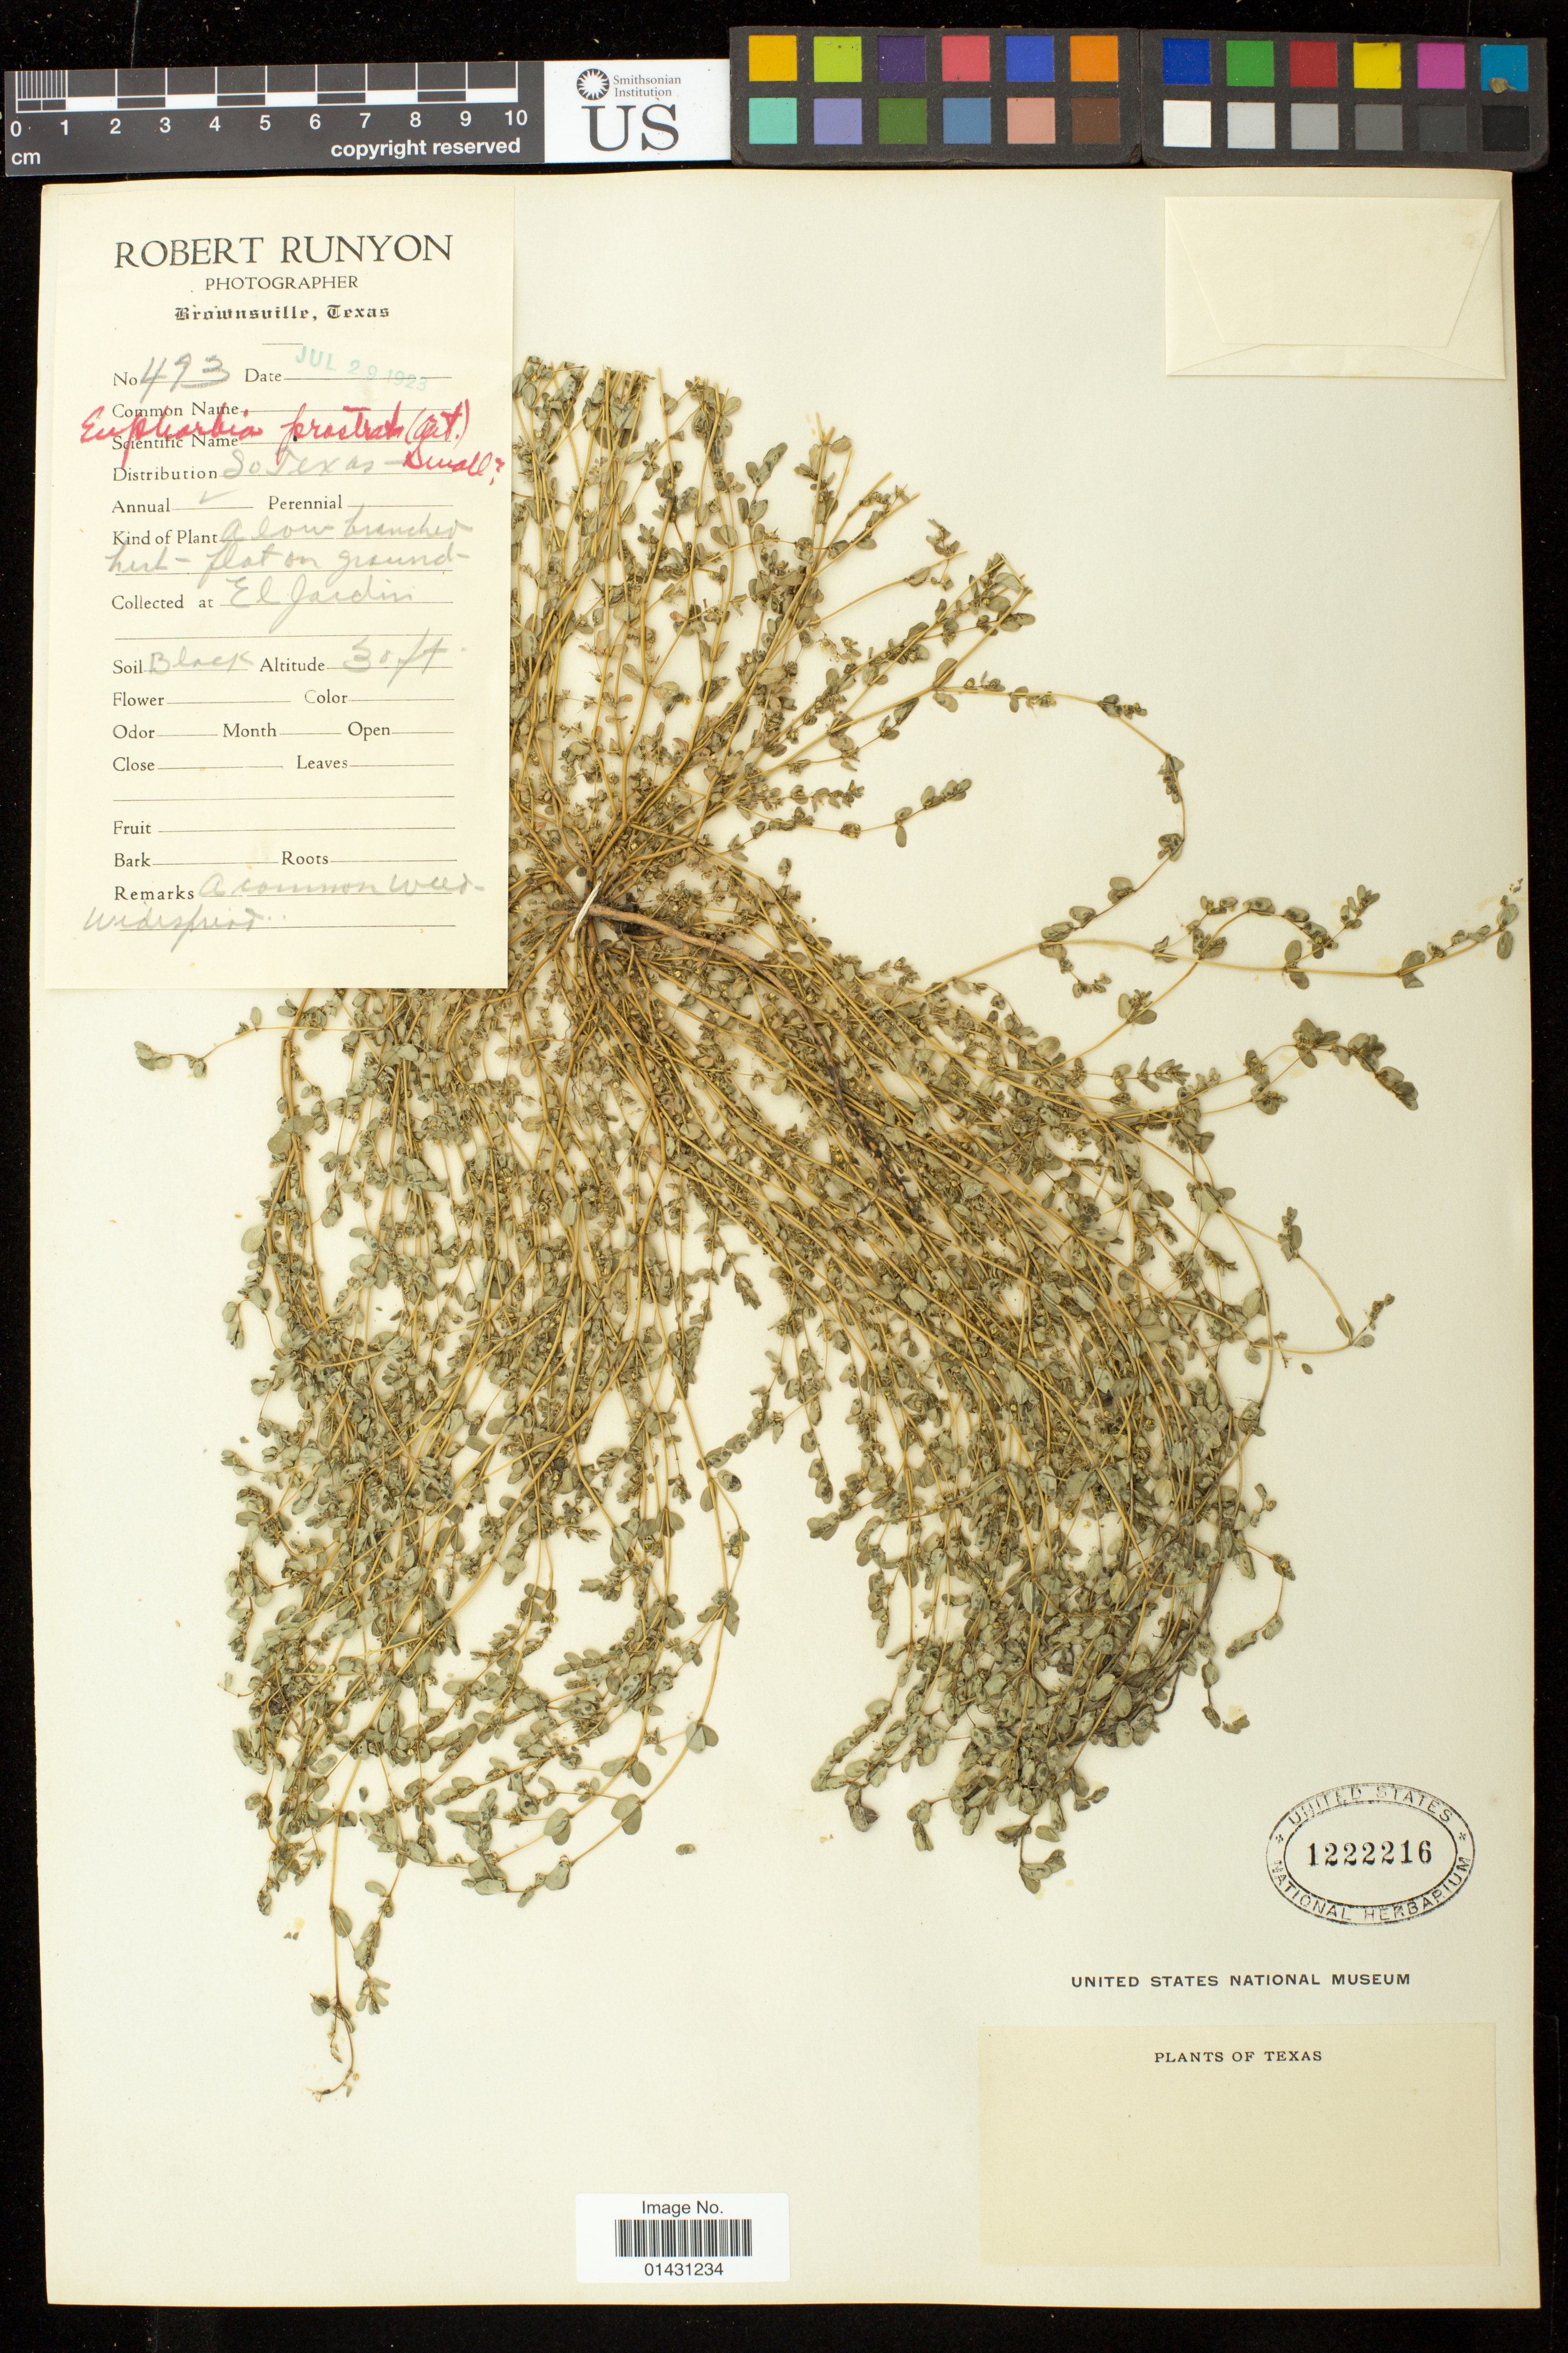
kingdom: Plantae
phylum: Tracheophyta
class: Magnoliopsida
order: Malpighiales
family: Euphorbiaceae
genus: Euphorbia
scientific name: Euphorbia prostrata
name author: Aiton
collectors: R. Runyon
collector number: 493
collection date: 1923-07-29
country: United States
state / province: Texas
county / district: Willacy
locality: El Jardin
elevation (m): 9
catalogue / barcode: US 1222216